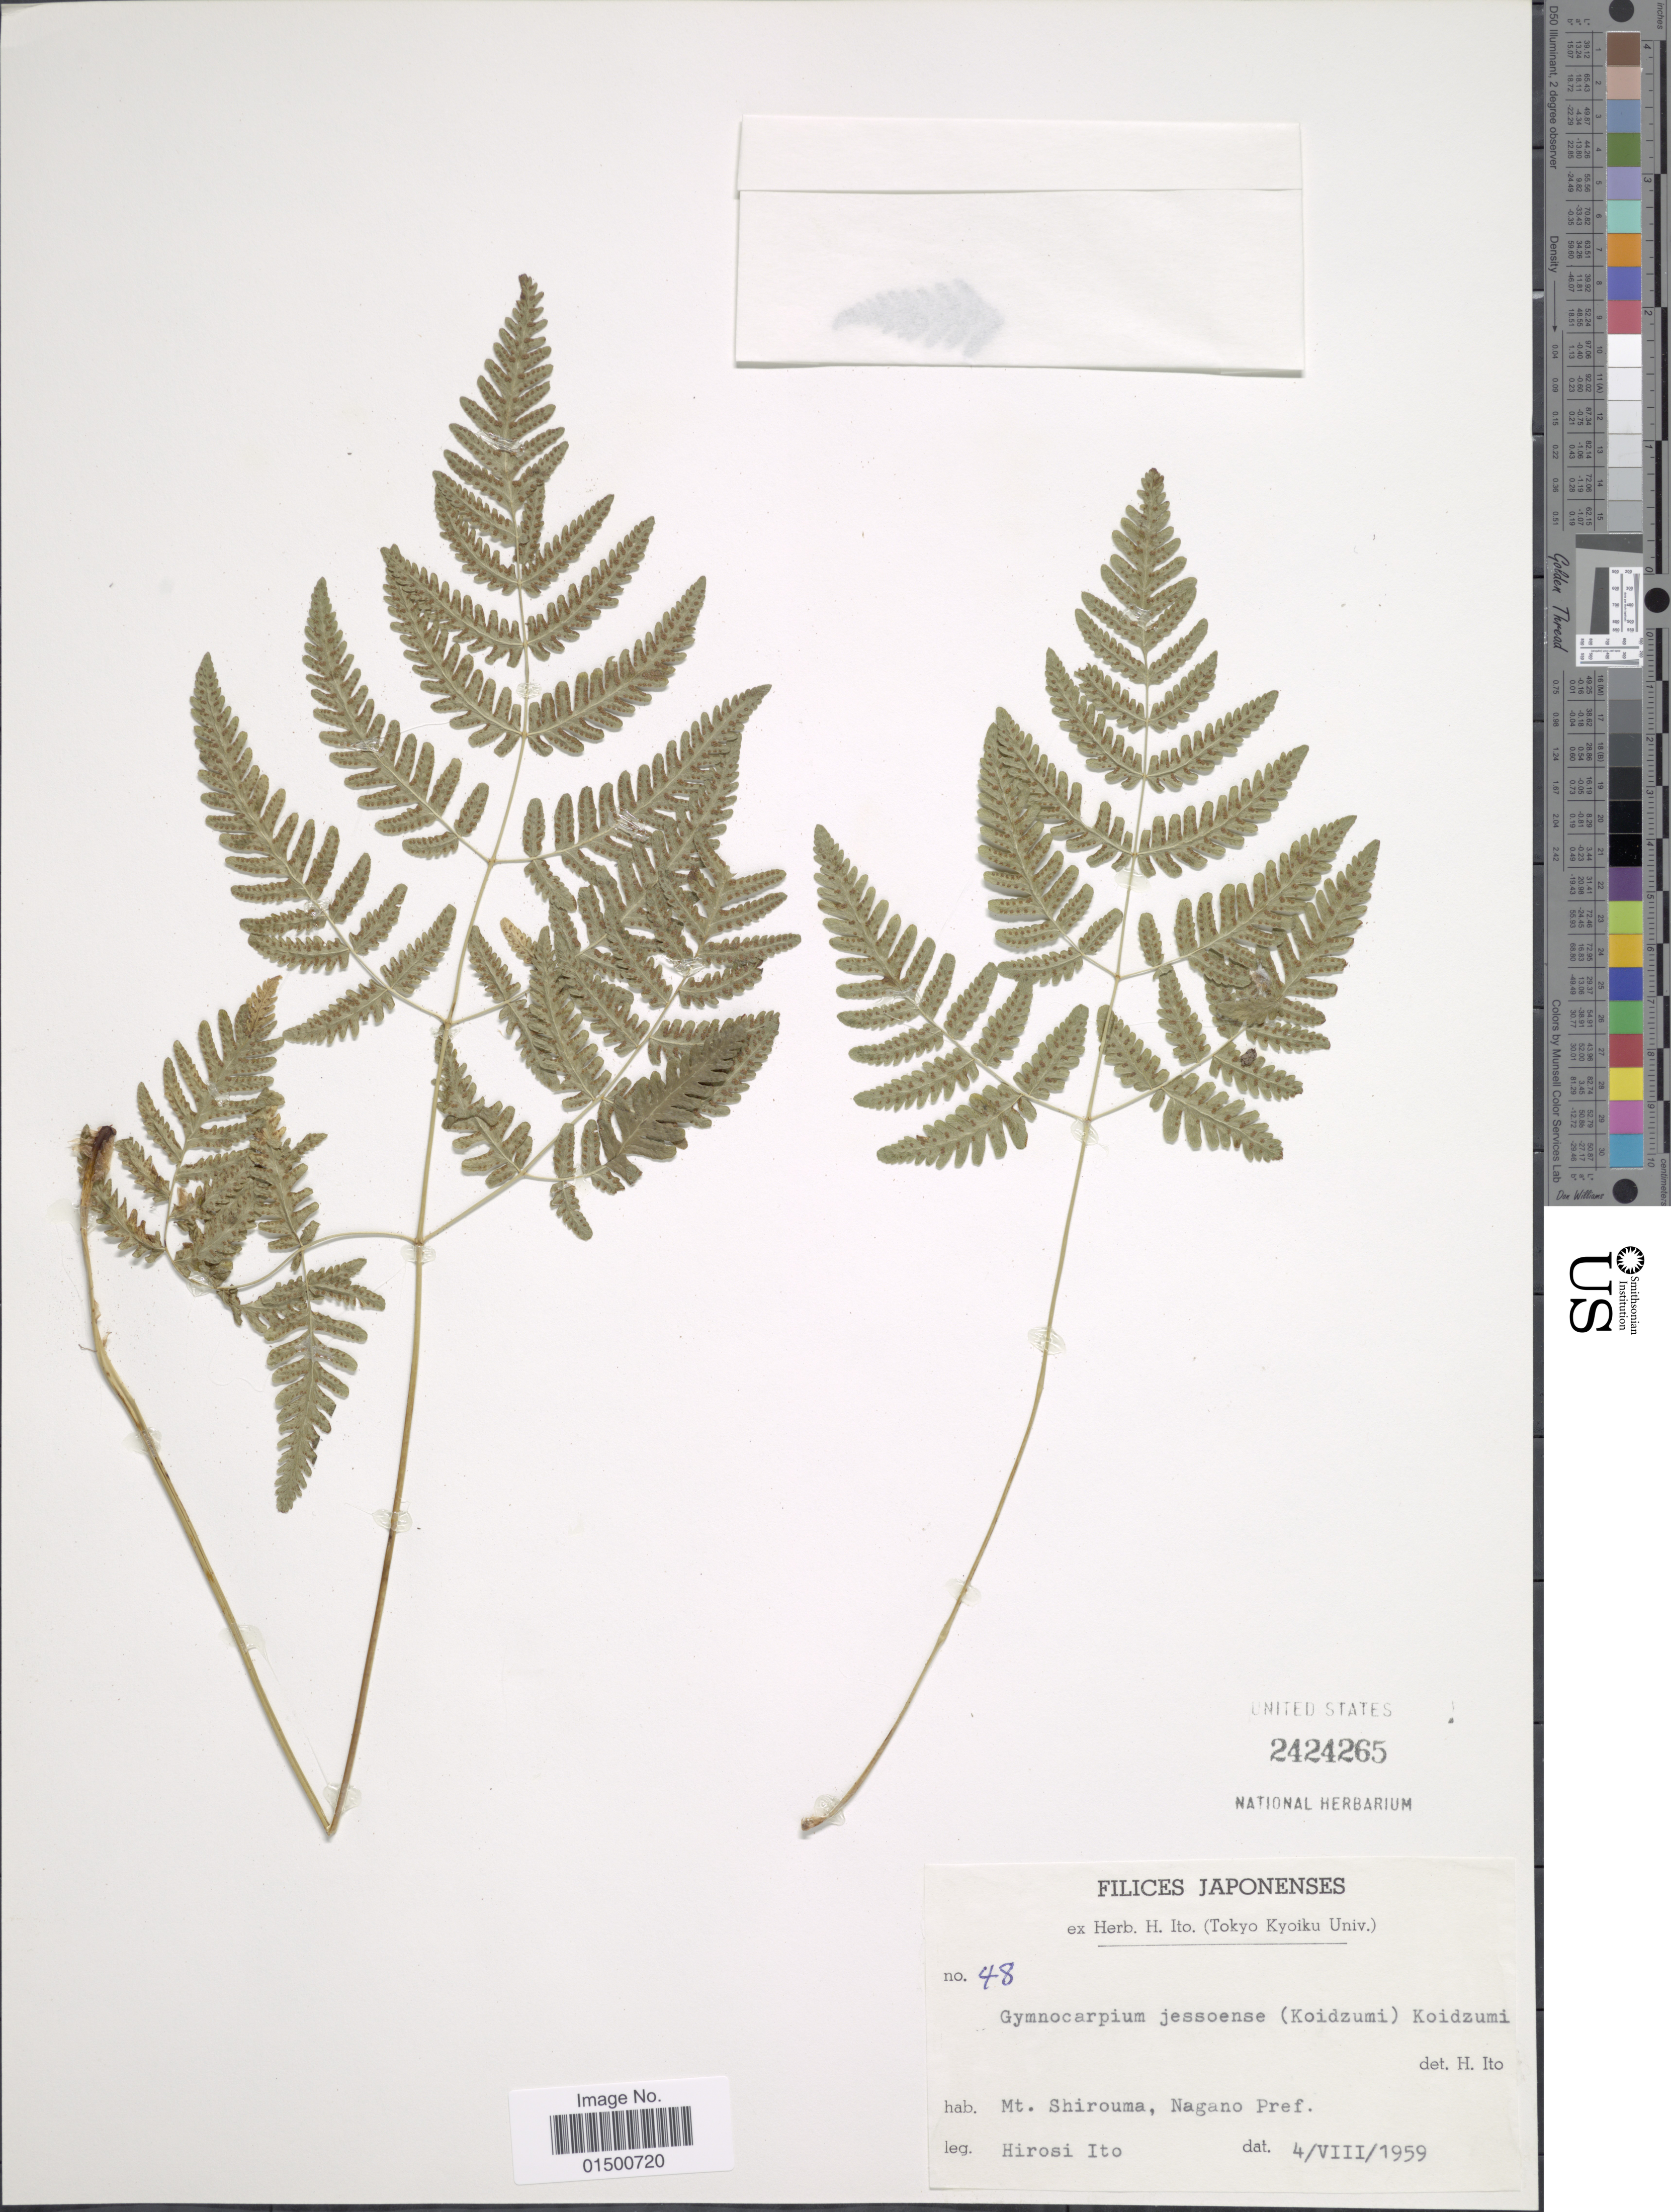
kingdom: Plantae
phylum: Tracheophyta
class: Polypodiopsida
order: Polypodiales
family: Cystopteridaceae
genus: Gymnocarpium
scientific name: Gymnocarpium jessoense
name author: (Koidz.) Koidz.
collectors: H. Itô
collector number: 48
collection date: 1959-08-04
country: Japan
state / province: Nagano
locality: Mt. Shirouma, Nagano Pref.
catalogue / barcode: US 2424265